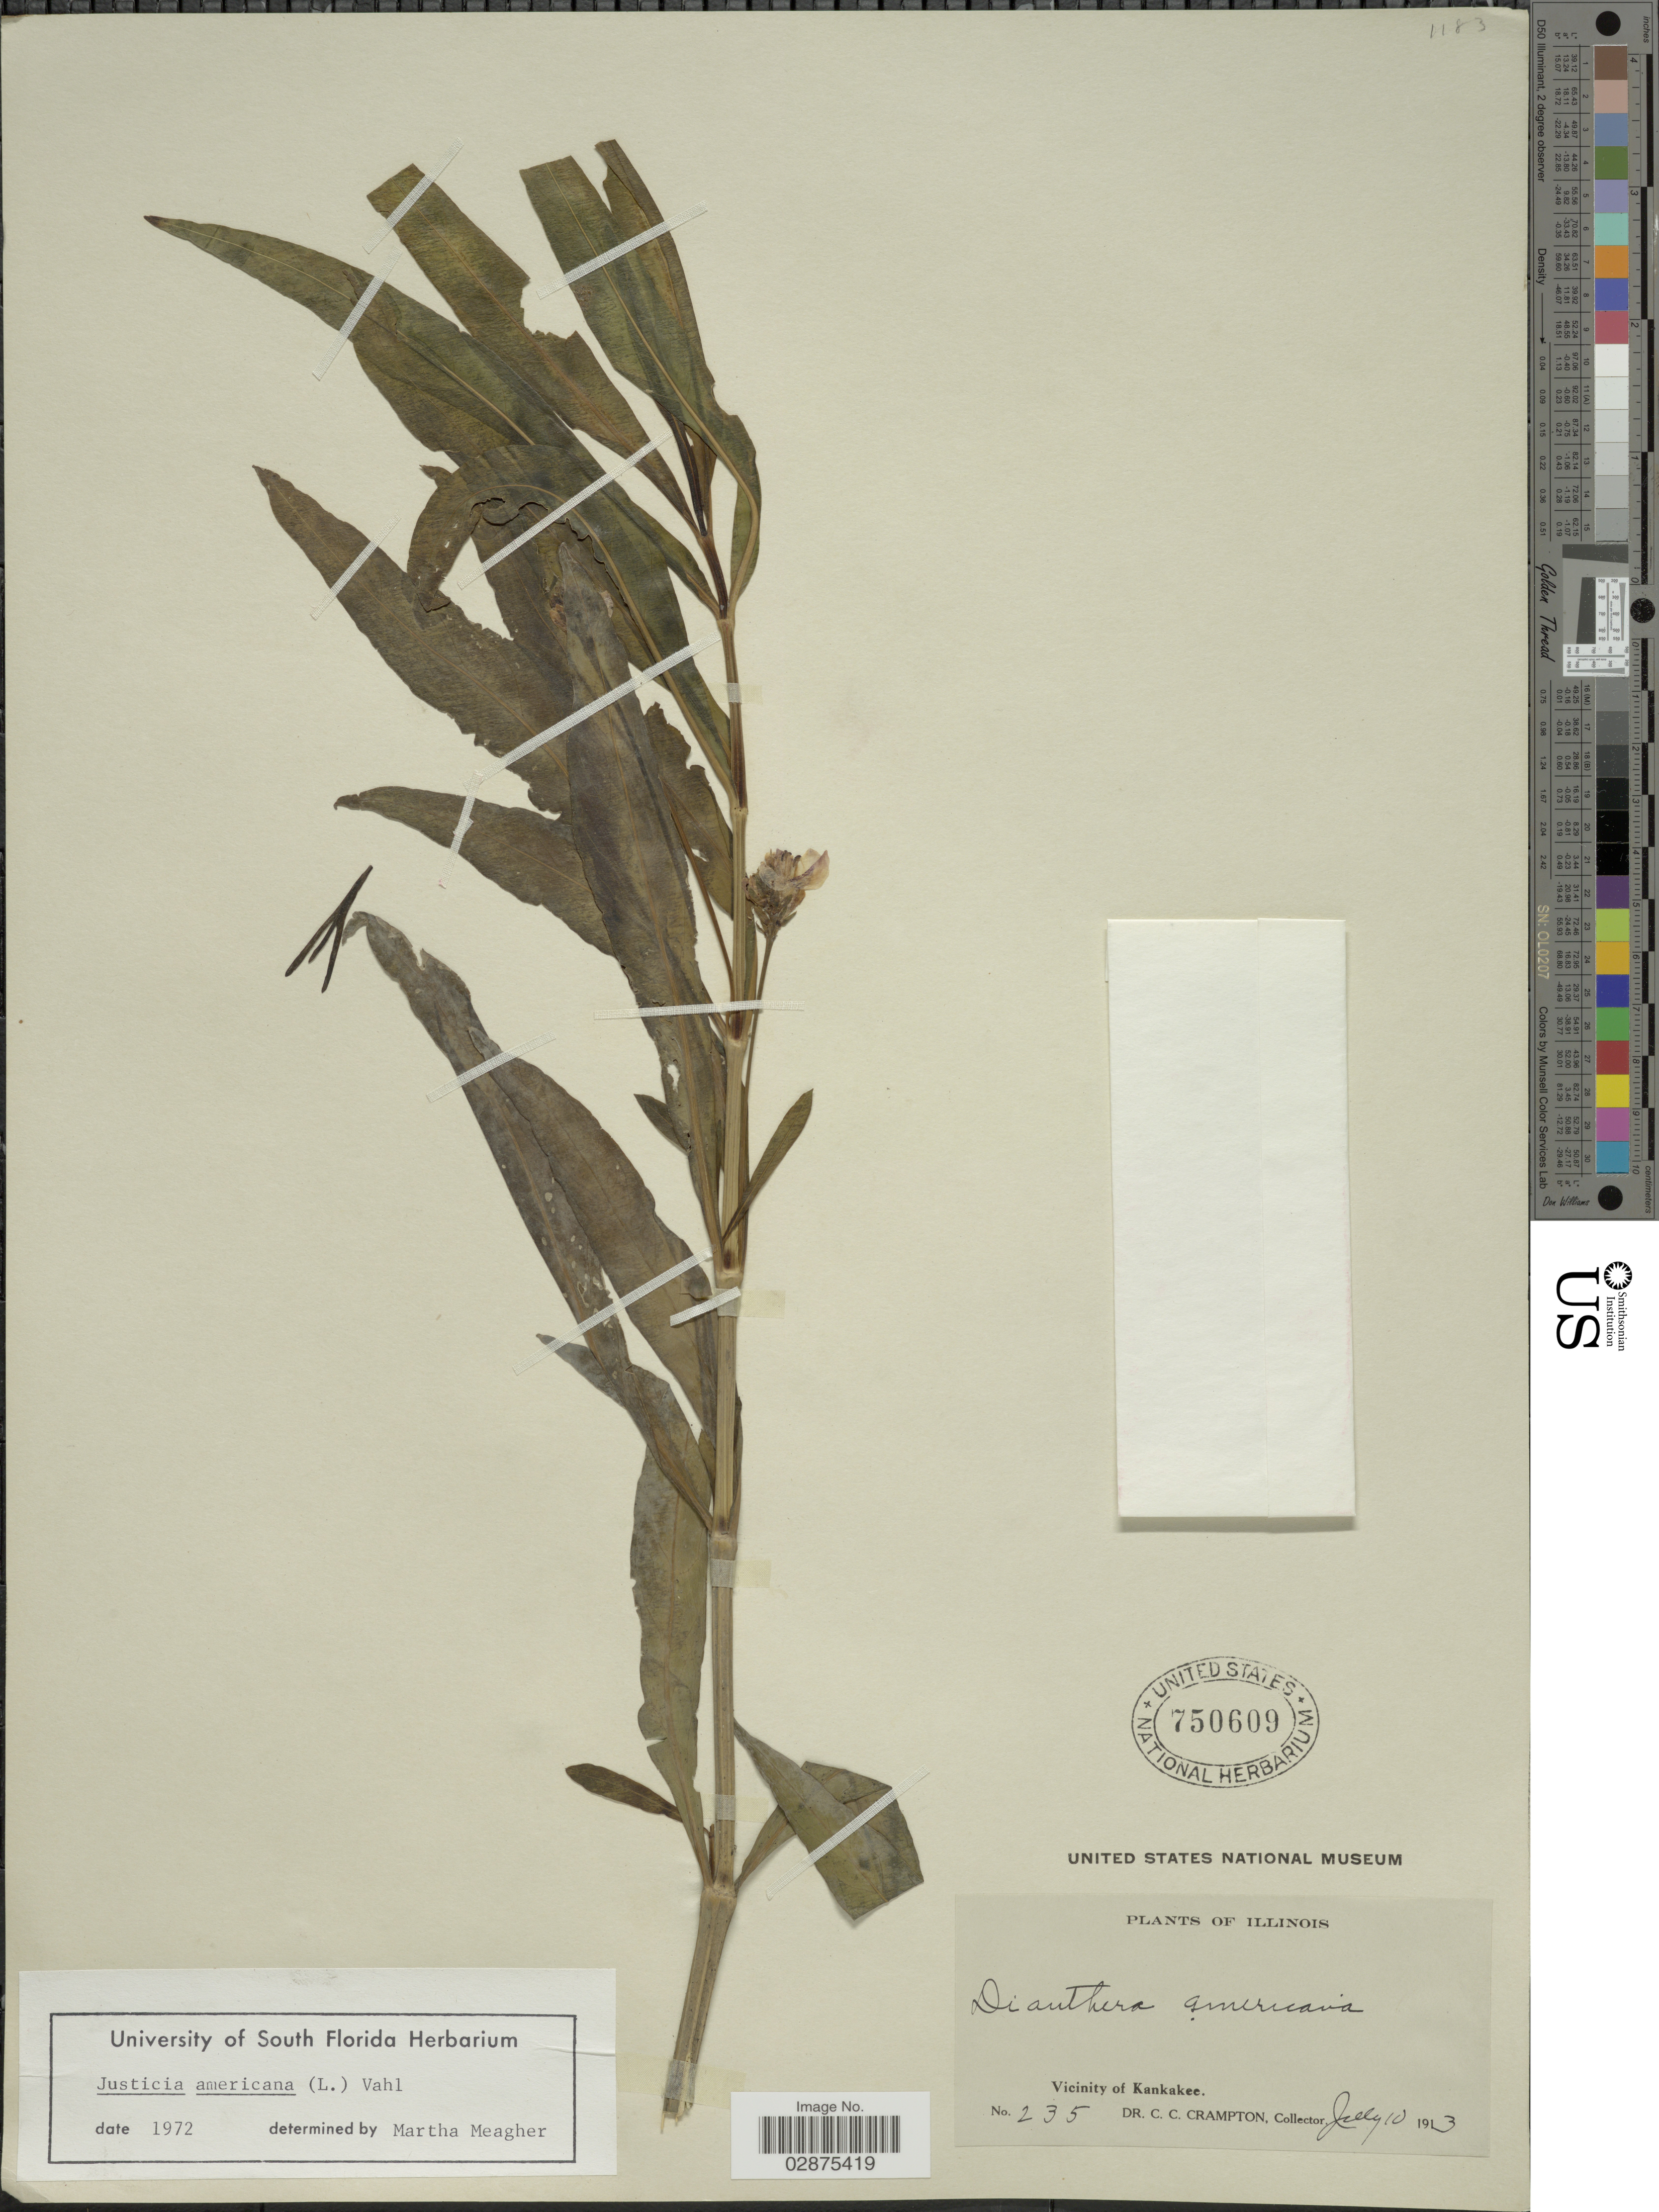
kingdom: Plantae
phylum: Tracheophyta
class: Magnoliopsida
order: Lamiales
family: Acanthaceae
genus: Justicia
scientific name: Justicia americana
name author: (L.) Vahl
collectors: C. Crampton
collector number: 235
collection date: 1913-07-10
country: United States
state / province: Illinois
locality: Vicinity of Kankakee.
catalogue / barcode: US 750609